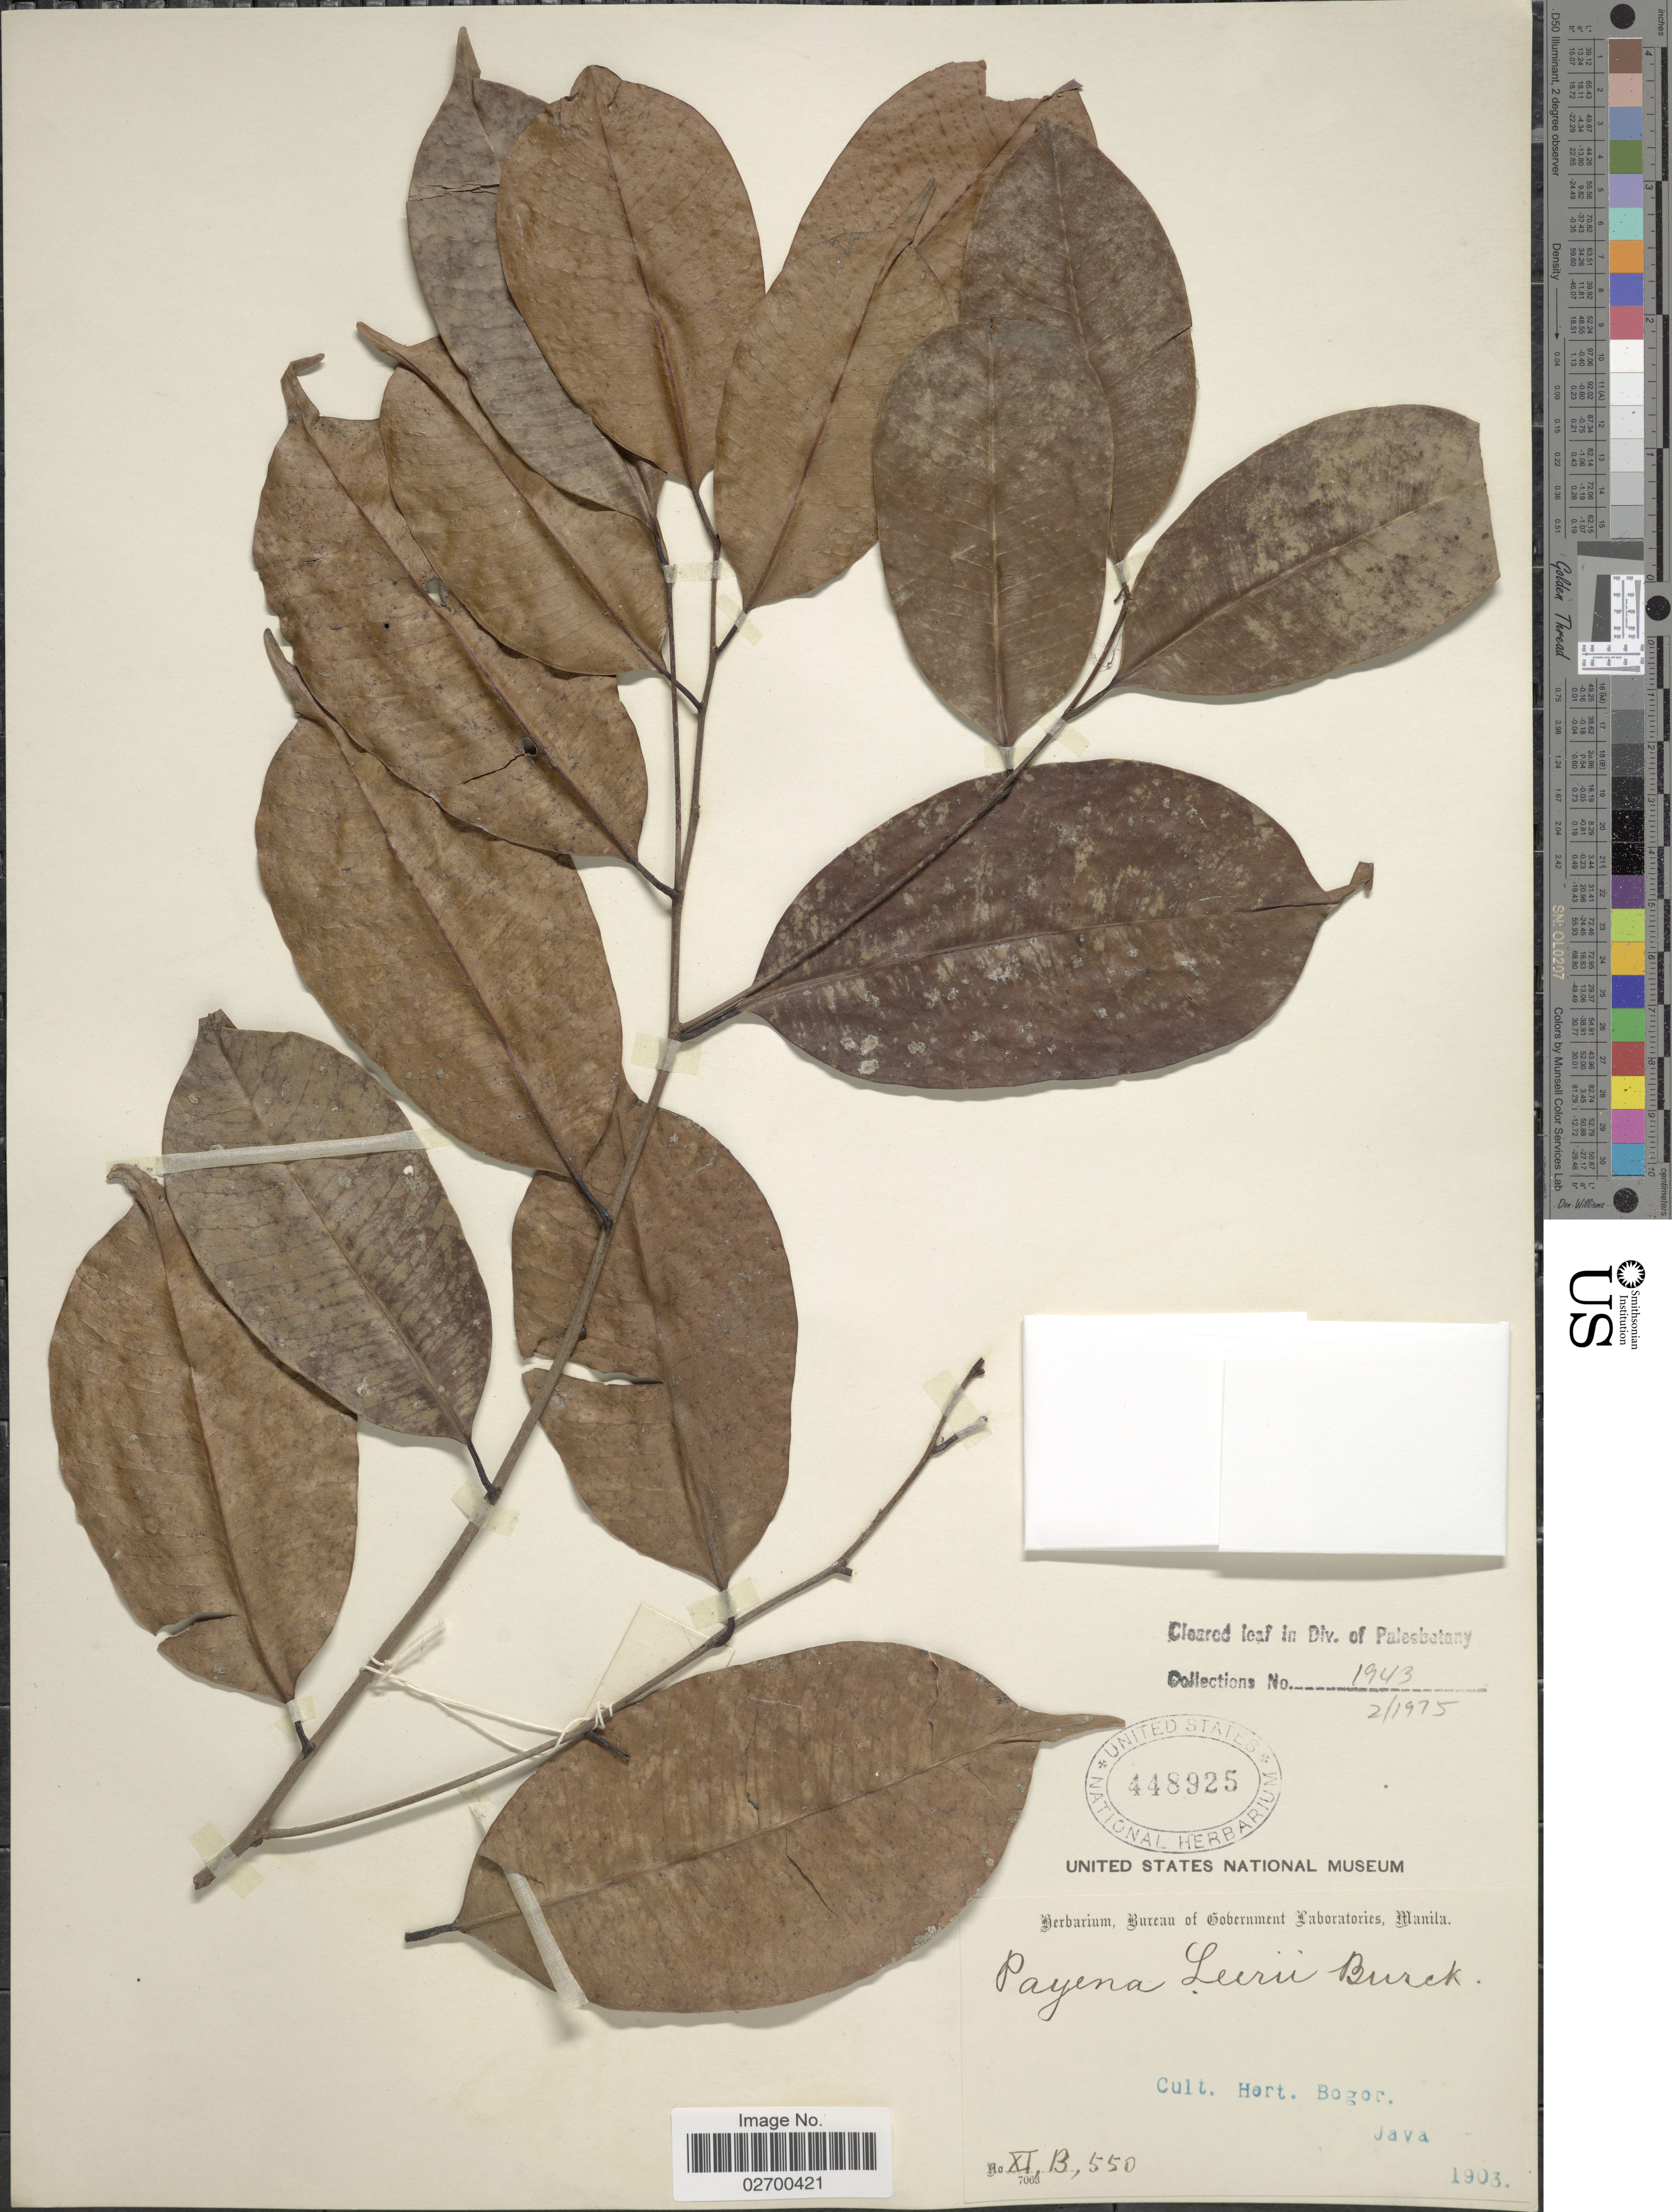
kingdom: Plantae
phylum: Tracheophyta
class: Magnoliopsida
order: Ericales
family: Sapotaceae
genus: Payena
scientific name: Payena leerii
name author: (Teijsm. & Binn.) Kurz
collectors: Ex herb. Bureau of Government Laboratories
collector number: XI,B,550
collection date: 1903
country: Indonesia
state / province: Java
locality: Cult. Hort. Bogor, Java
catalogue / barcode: US 448925